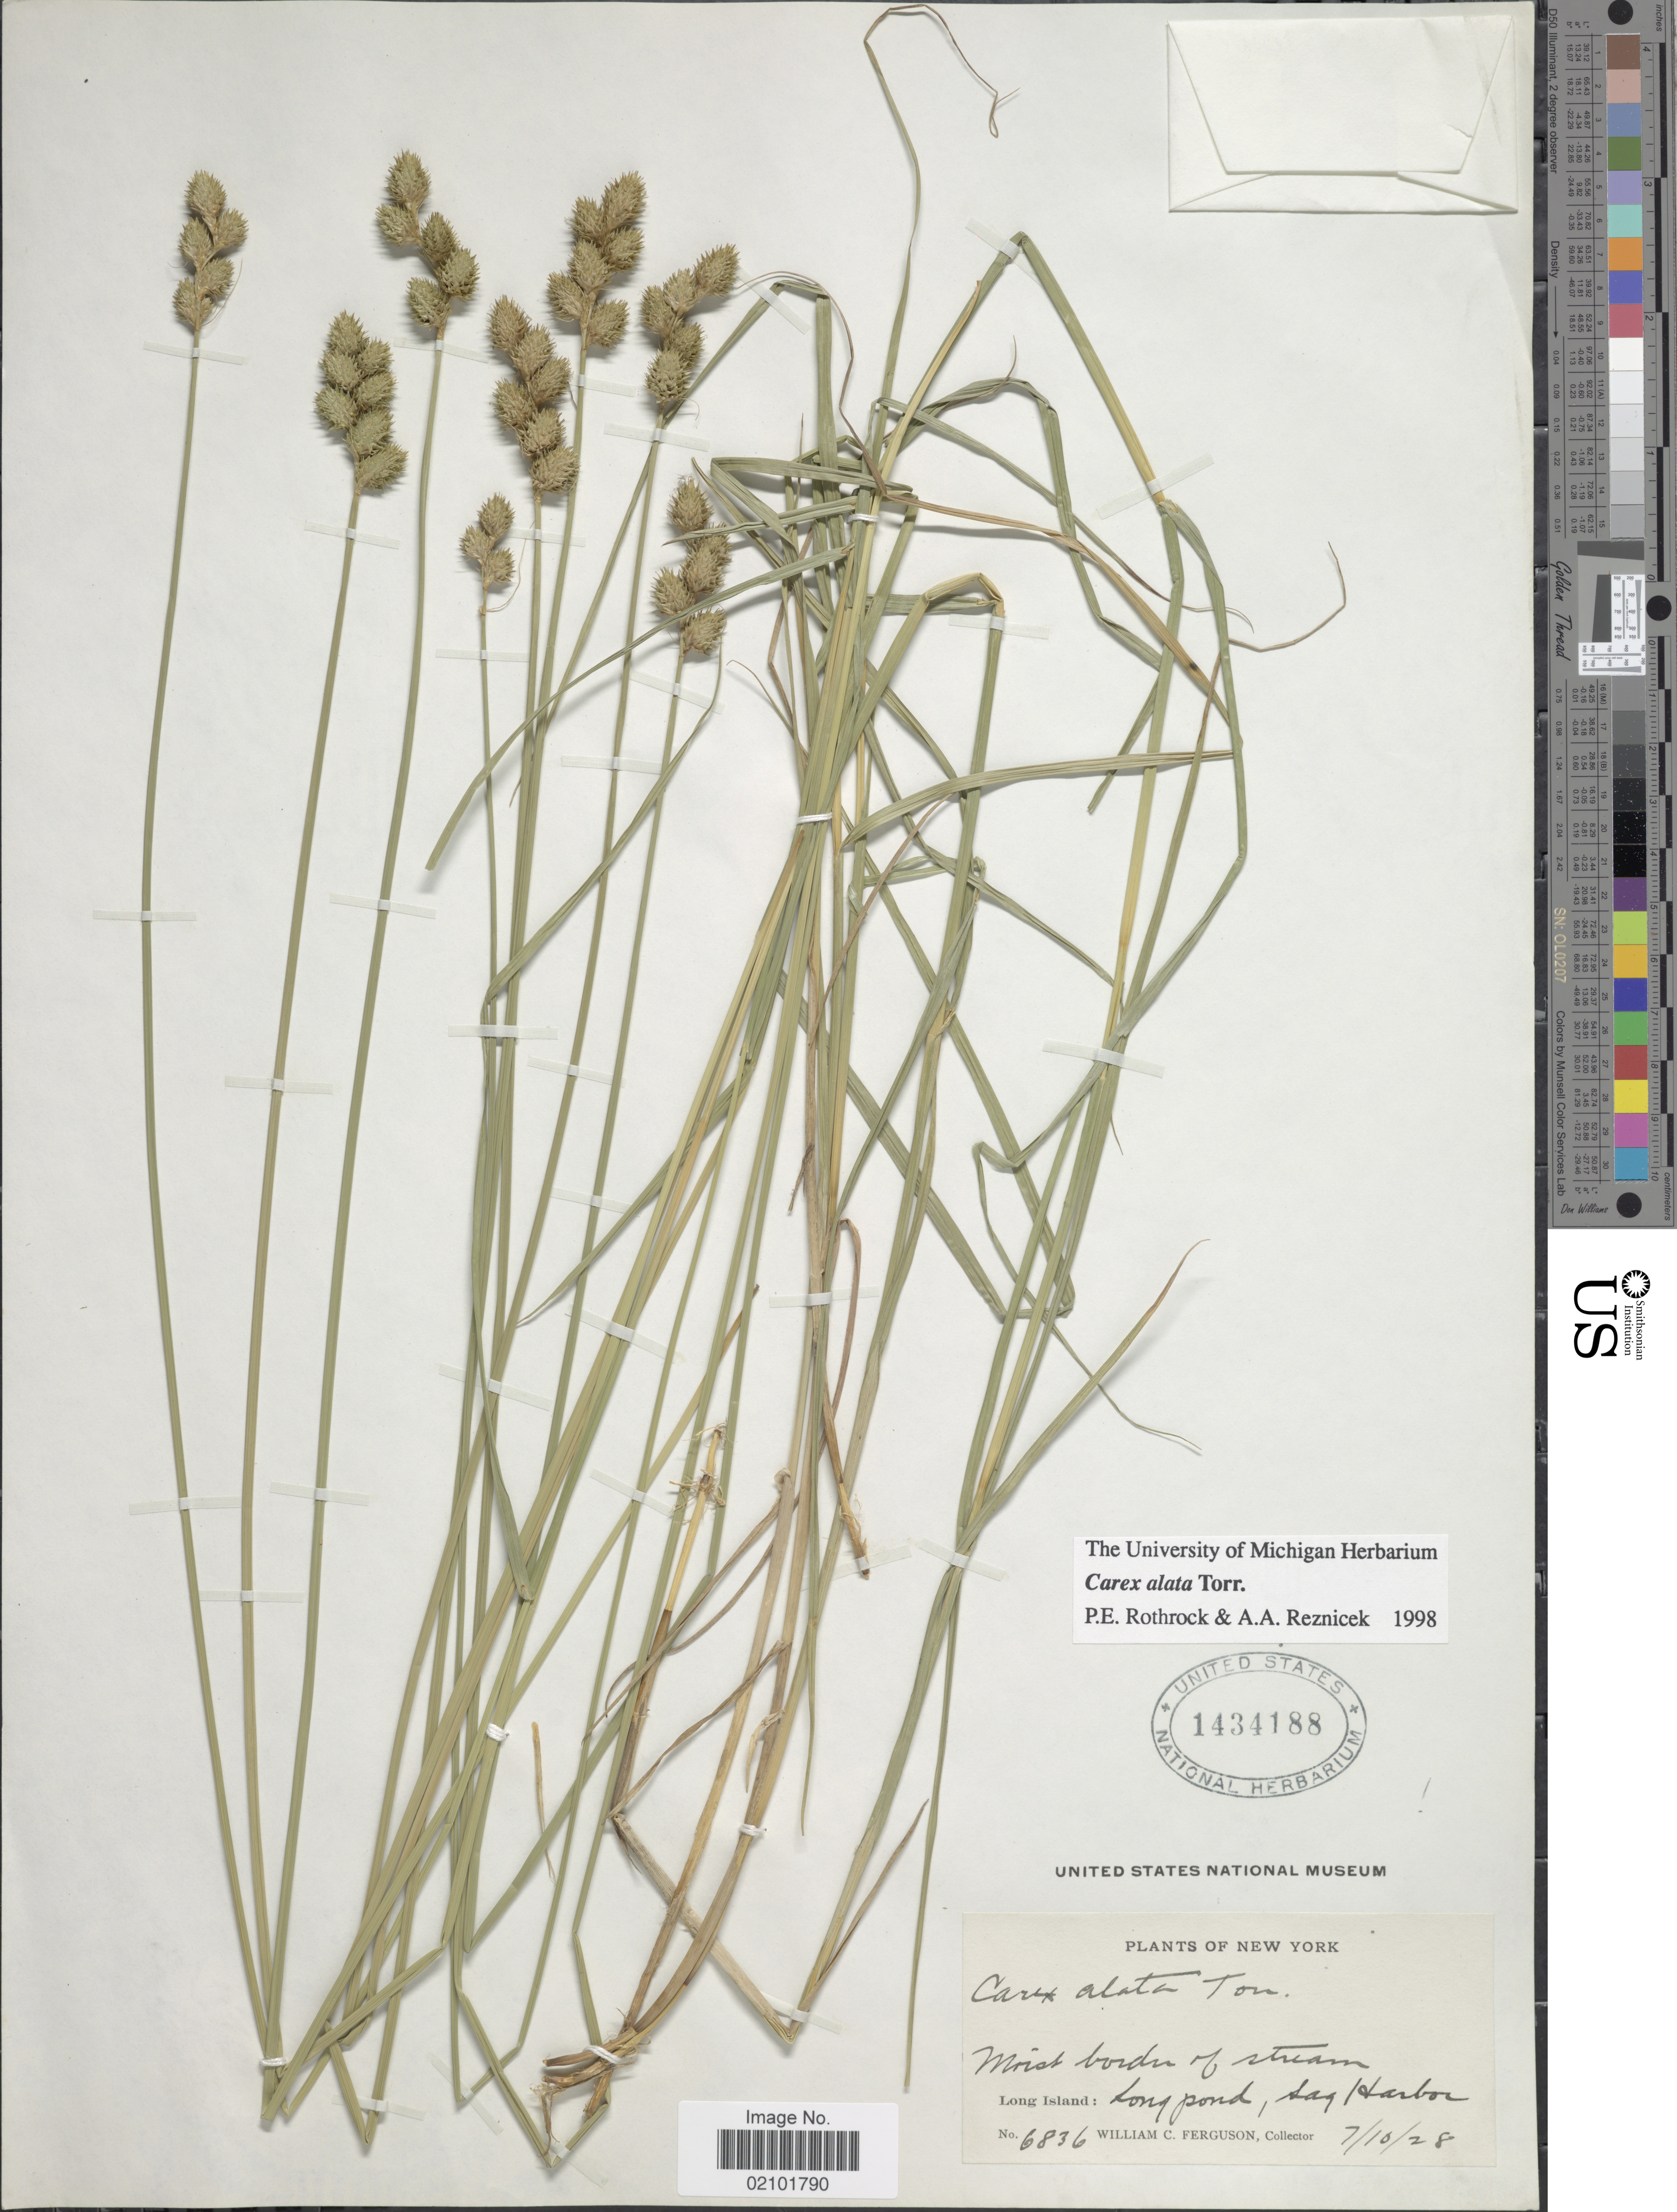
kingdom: Plantae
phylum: Tracheophyta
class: Liliopsida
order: Poales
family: Cyperaceae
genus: Carex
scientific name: Carex alata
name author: Torr.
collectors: W. Ferguson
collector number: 6836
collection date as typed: Transcribed d/m/y: 10/7/28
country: United States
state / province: New York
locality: Long Island: Long Pond, Sag Harbor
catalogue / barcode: US 1434188